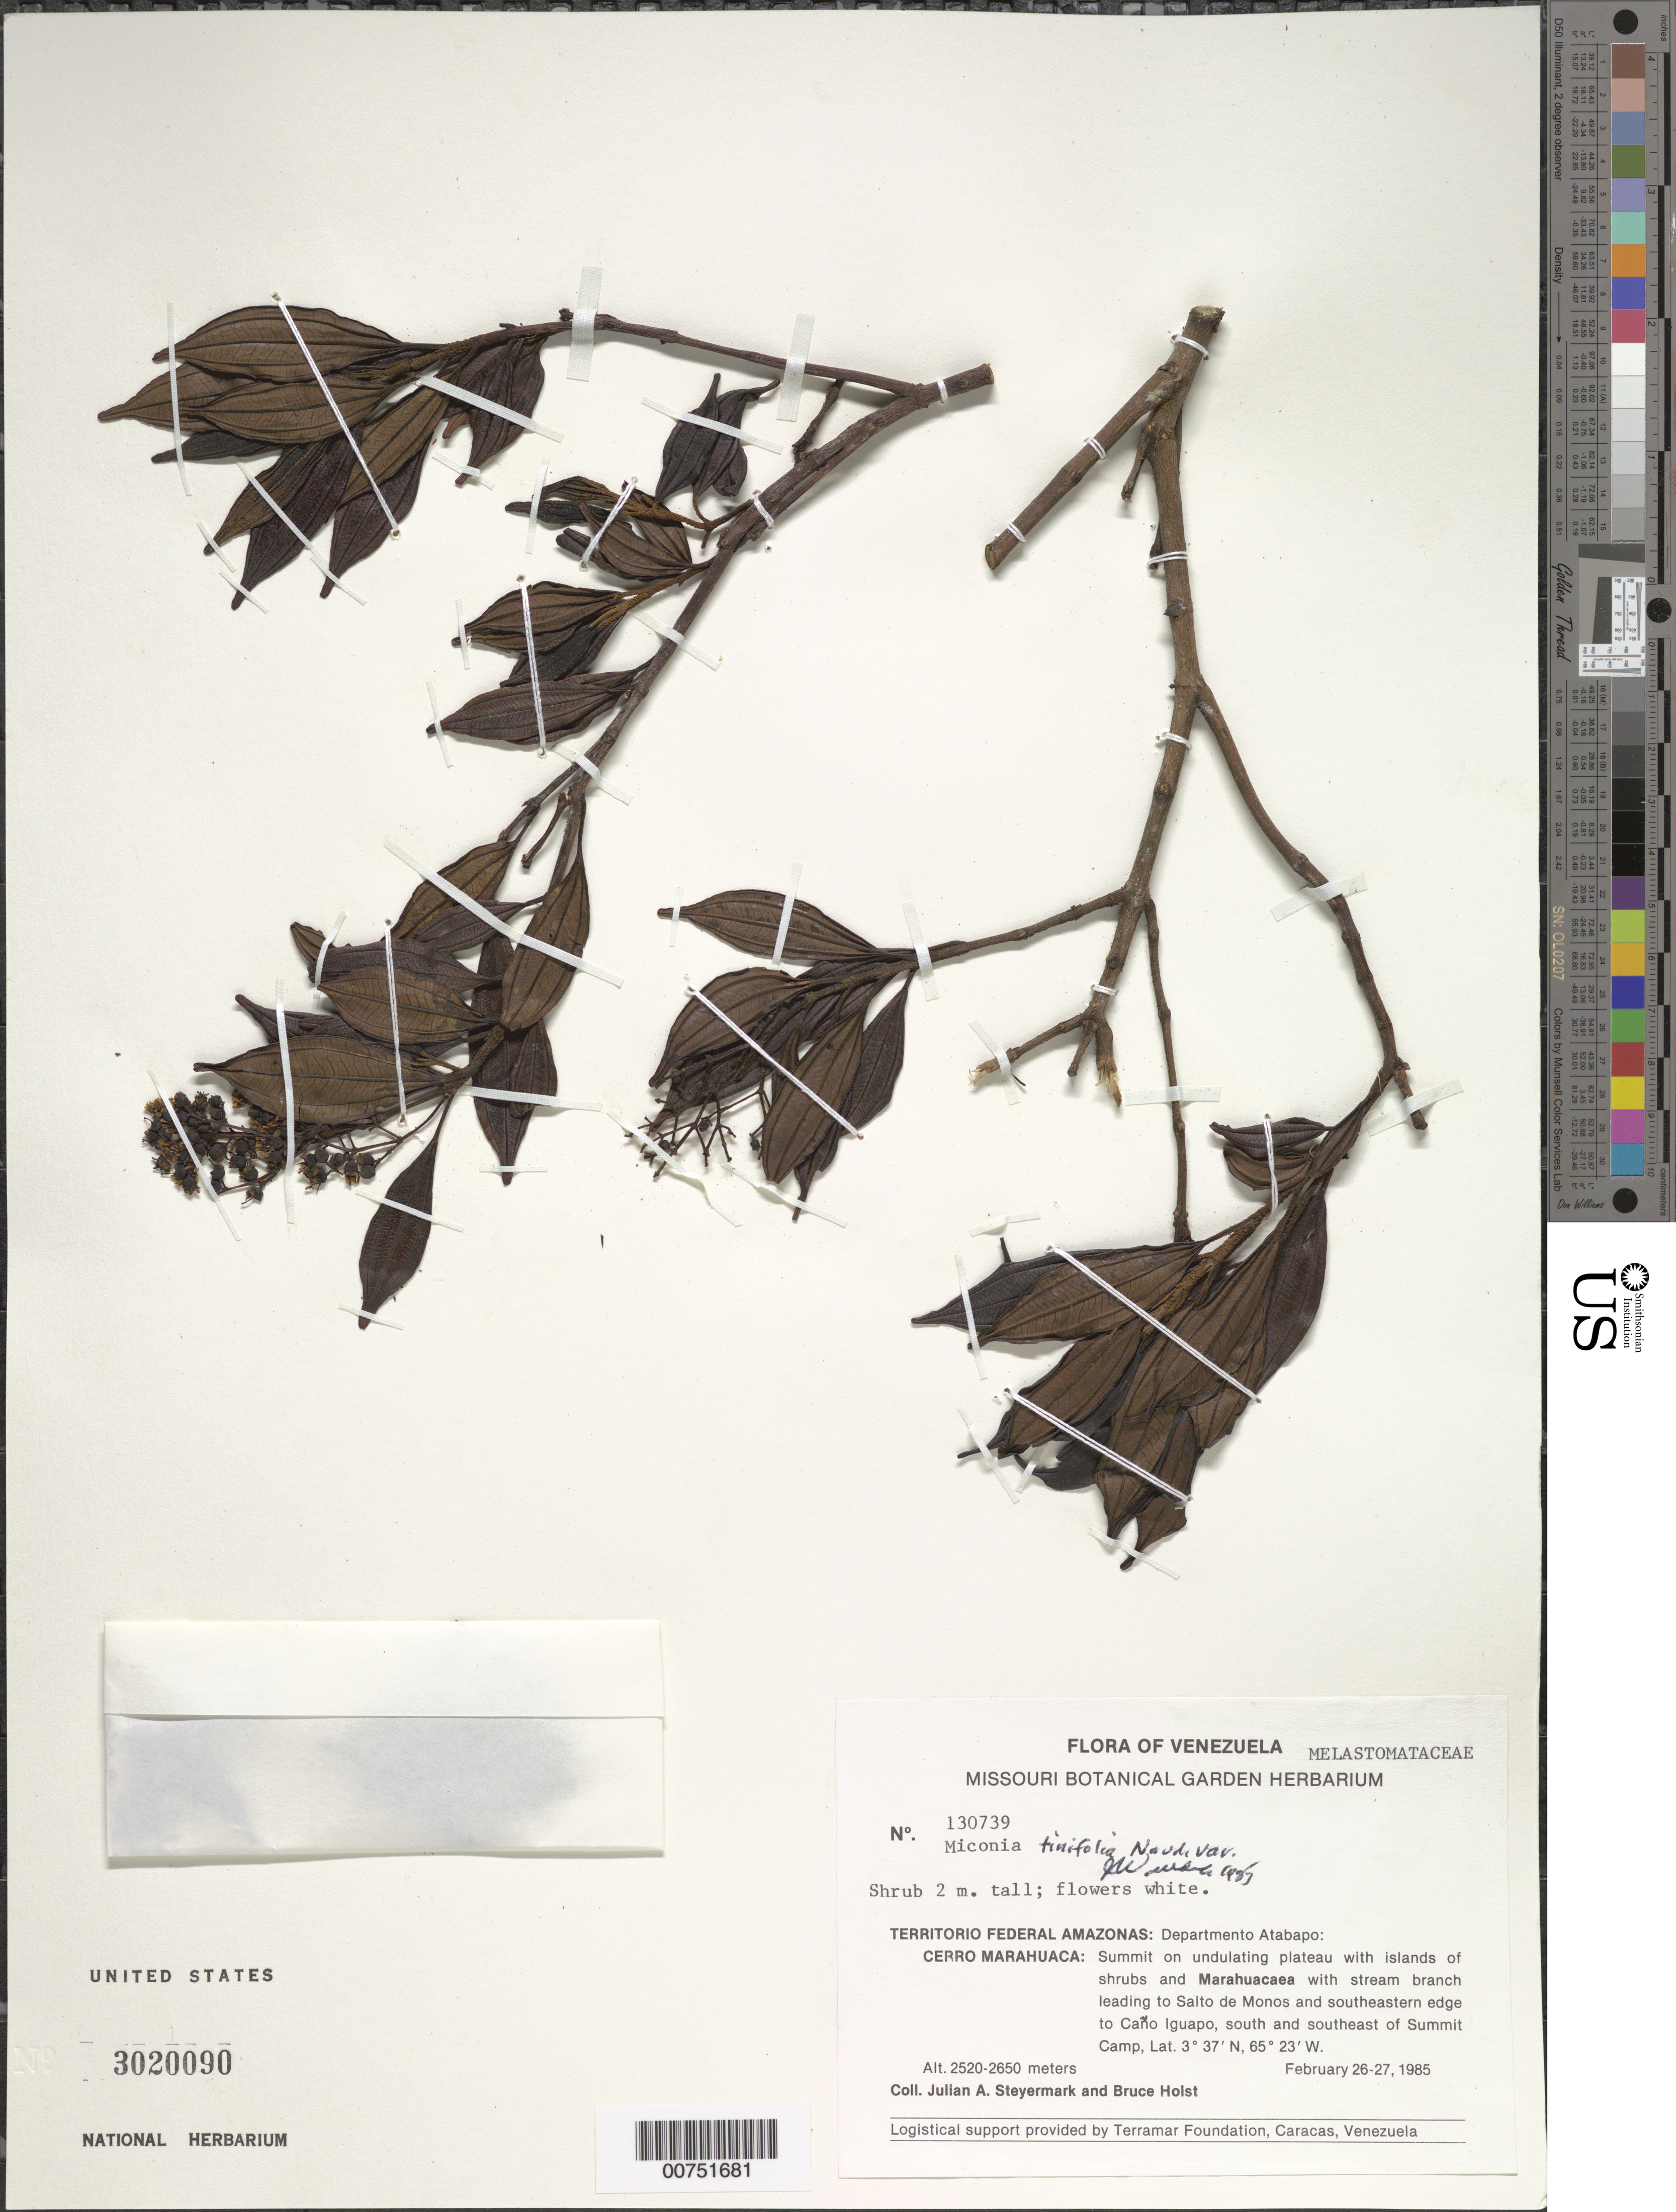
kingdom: Plantae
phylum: Tracheophyta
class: Magnoliopsida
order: Myrtales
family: Melastomataceae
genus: Miconia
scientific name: Miconia tinifolia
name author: Naudin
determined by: Wurdack, John J., (US), US (UNITED STATES)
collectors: J. Steyermark & B. Holst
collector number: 130739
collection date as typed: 26-Feb-85 to 27-Feb-85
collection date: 1985-02-26/1985-02-27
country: Venezuela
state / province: Amazonas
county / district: Atabapo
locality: Cerro Marahuaca: stream branch leading to Salto de Monos and SE edge to Caño Iguapo, S and SE of Summit Camp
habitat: Summit on undulating plateau with islands of shrubs and Marahuacaea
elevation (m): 2520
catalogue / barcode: US 3020090